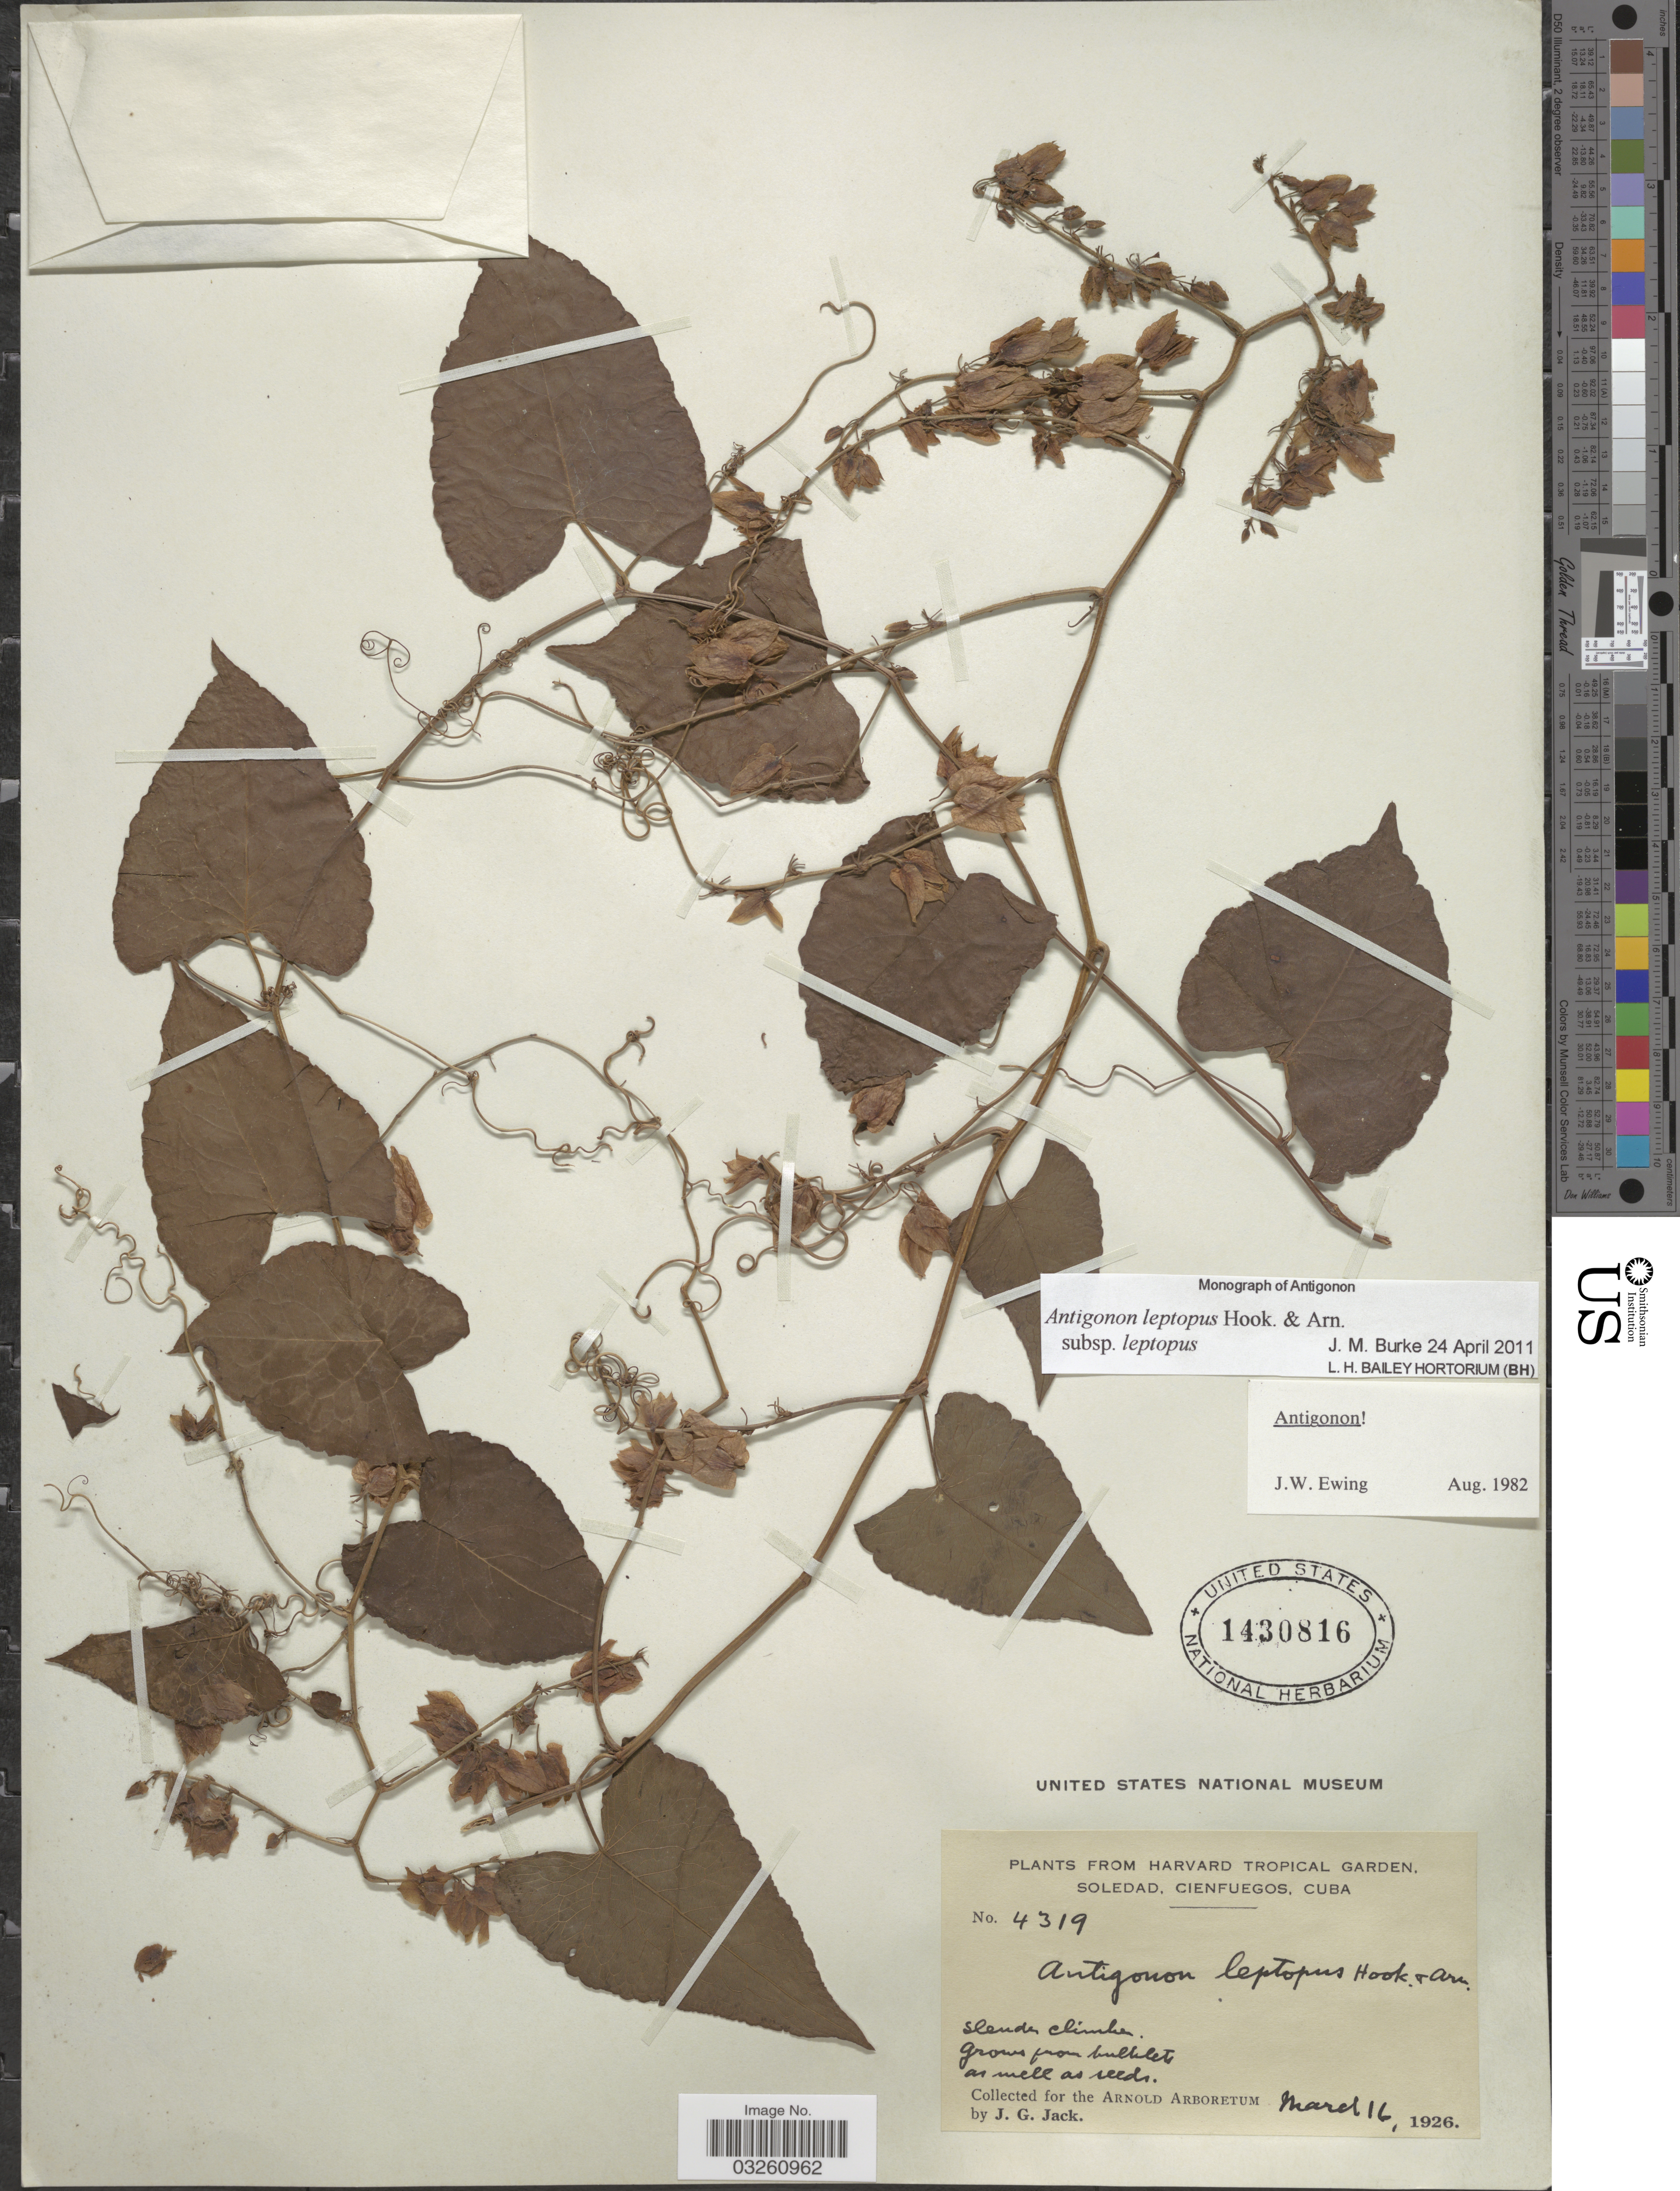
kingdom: Plantae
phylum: Tracheophyta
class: Magnoliopsida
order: Caryophyllales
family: Polygonaceae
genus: Antigonon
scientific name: Antigonon leptopus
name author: Hook. & Arn.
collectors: J. G. Jack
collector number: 4319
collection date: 1926-03-16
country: Cuba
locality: Soledad, Cienfuegos.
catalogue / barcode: US 1430816